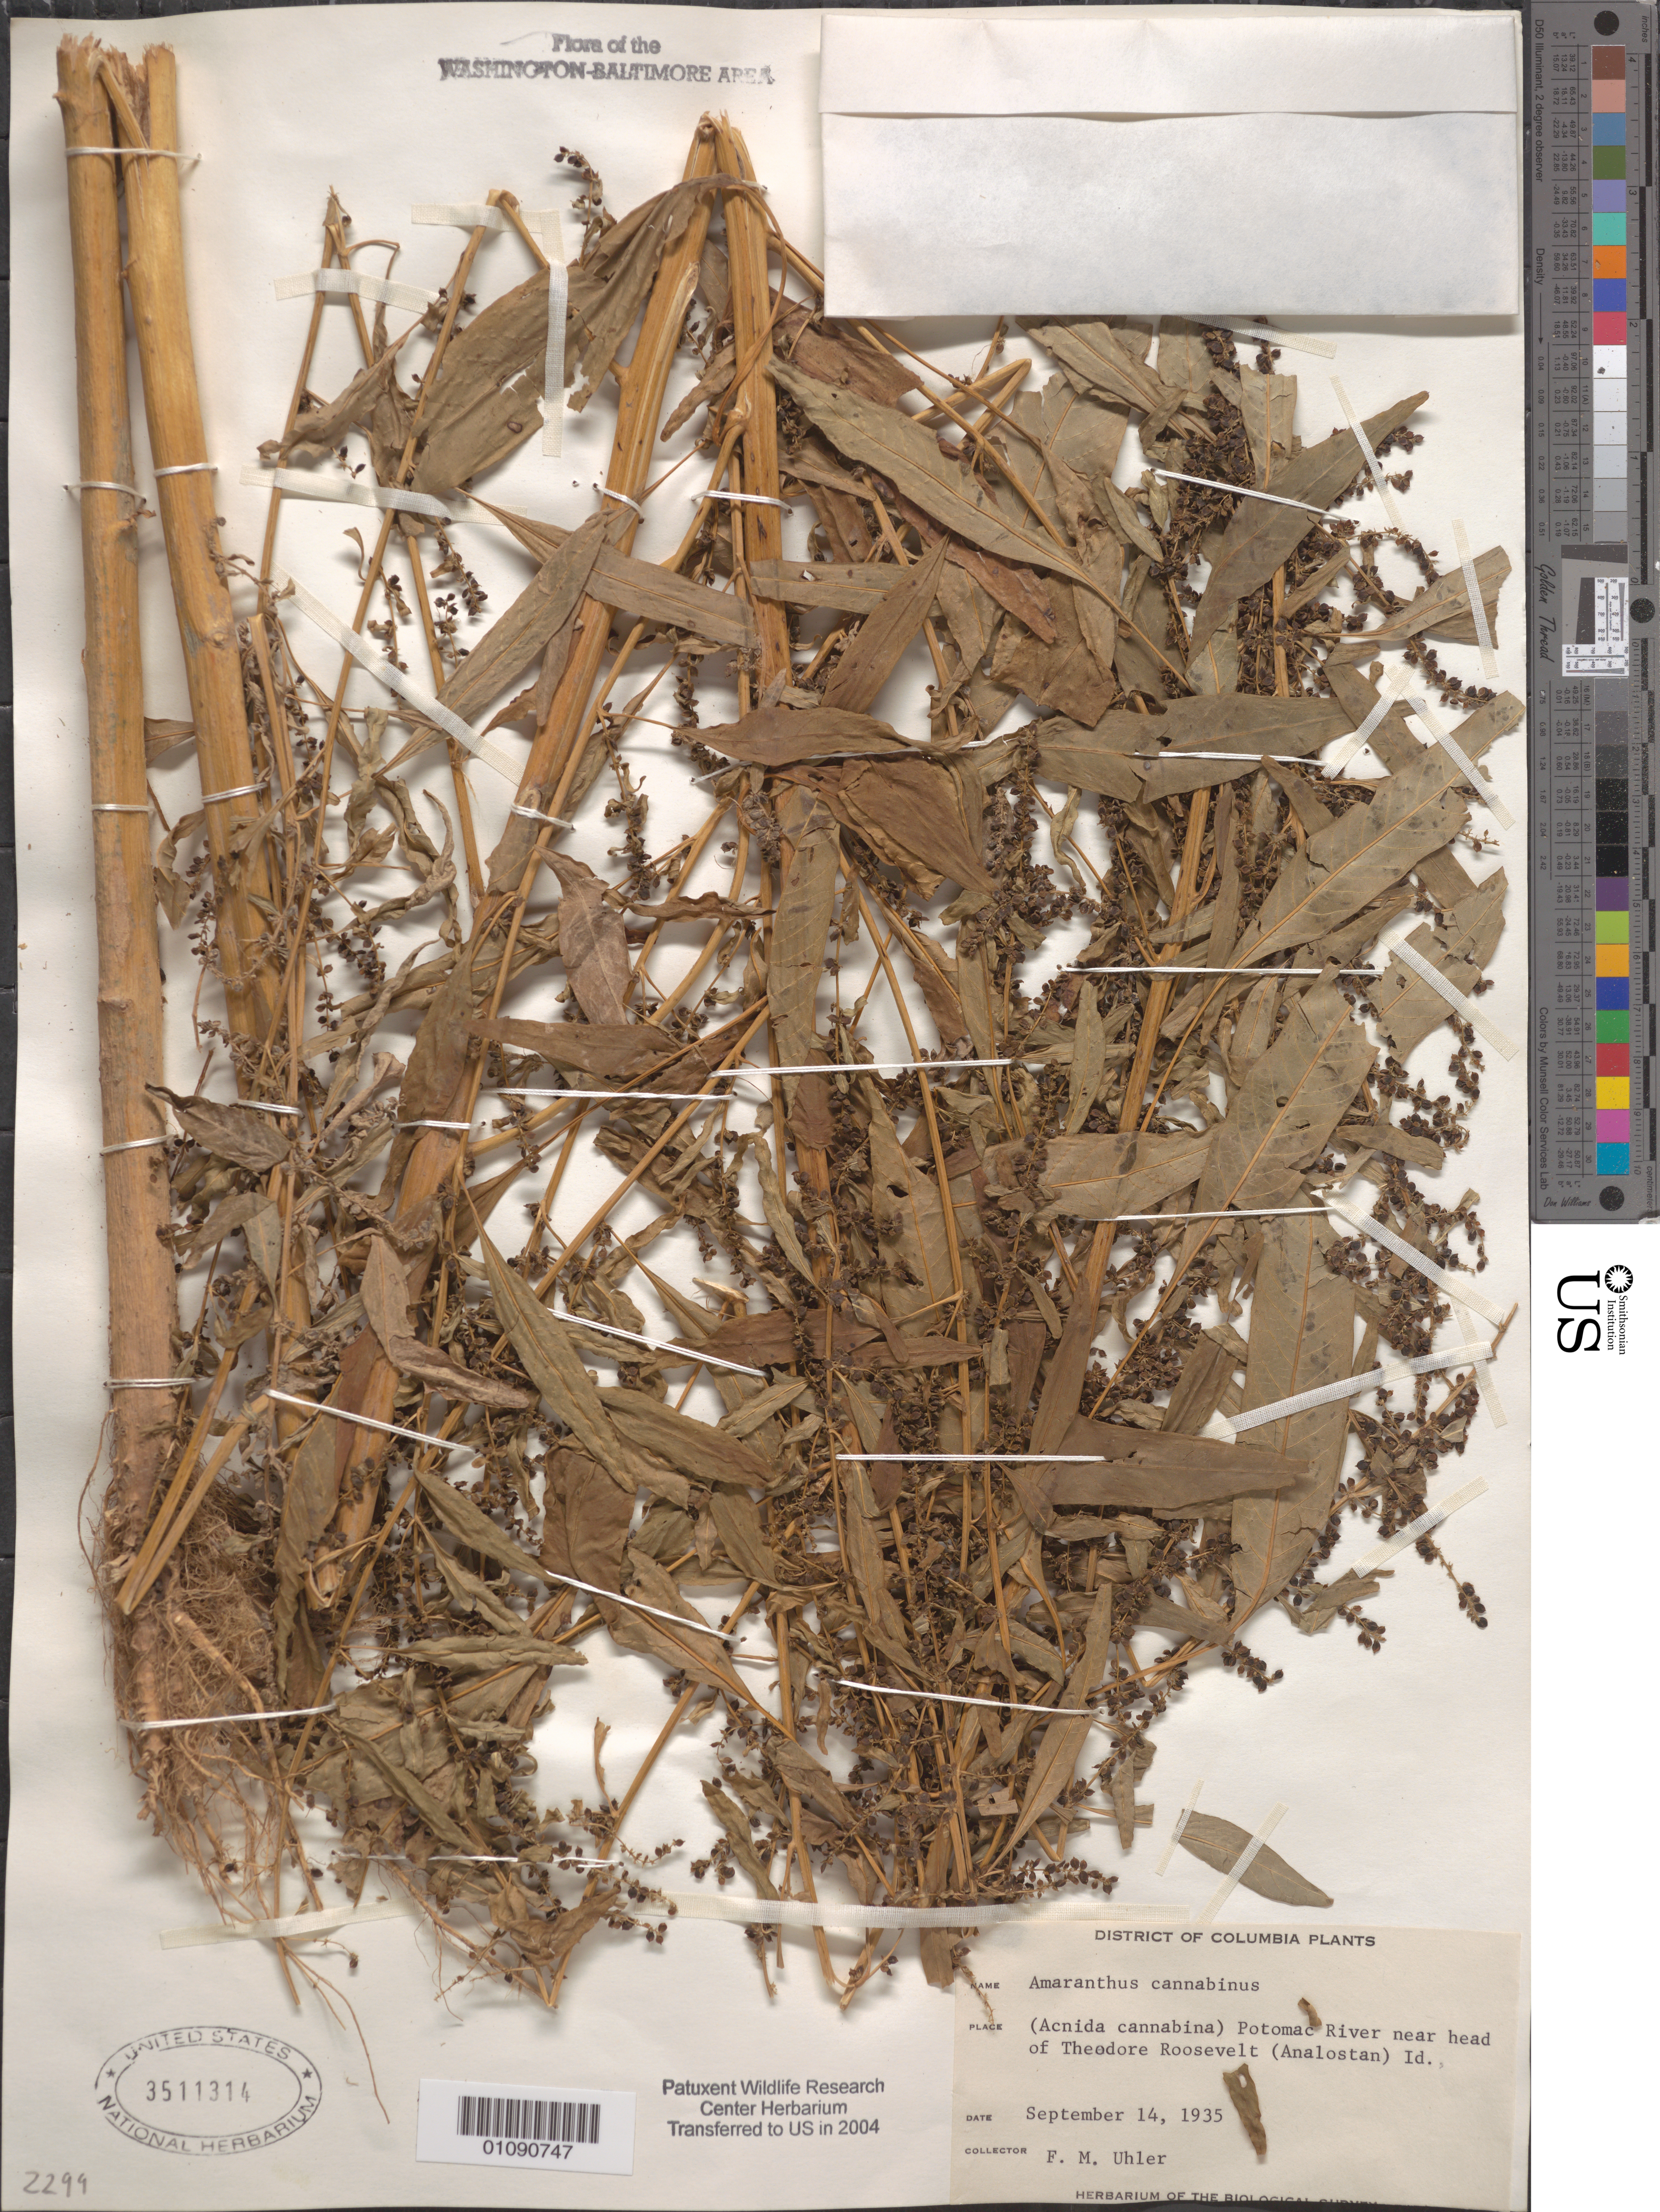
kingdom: Plantae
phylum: Tracheophyta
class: Magnoliopsida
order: Caryophyllales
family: Amaranthaceae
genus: Amaranthus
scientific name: Amaranthus cannabinus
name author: (L.) E.G. F. Sauer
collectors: F. M. Uhler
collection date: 1935-09-14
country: United States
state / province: District of Columbia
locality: Theodore Roosevelt (Analostan) Island.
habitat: Potomac River.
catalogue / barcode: US 3511314